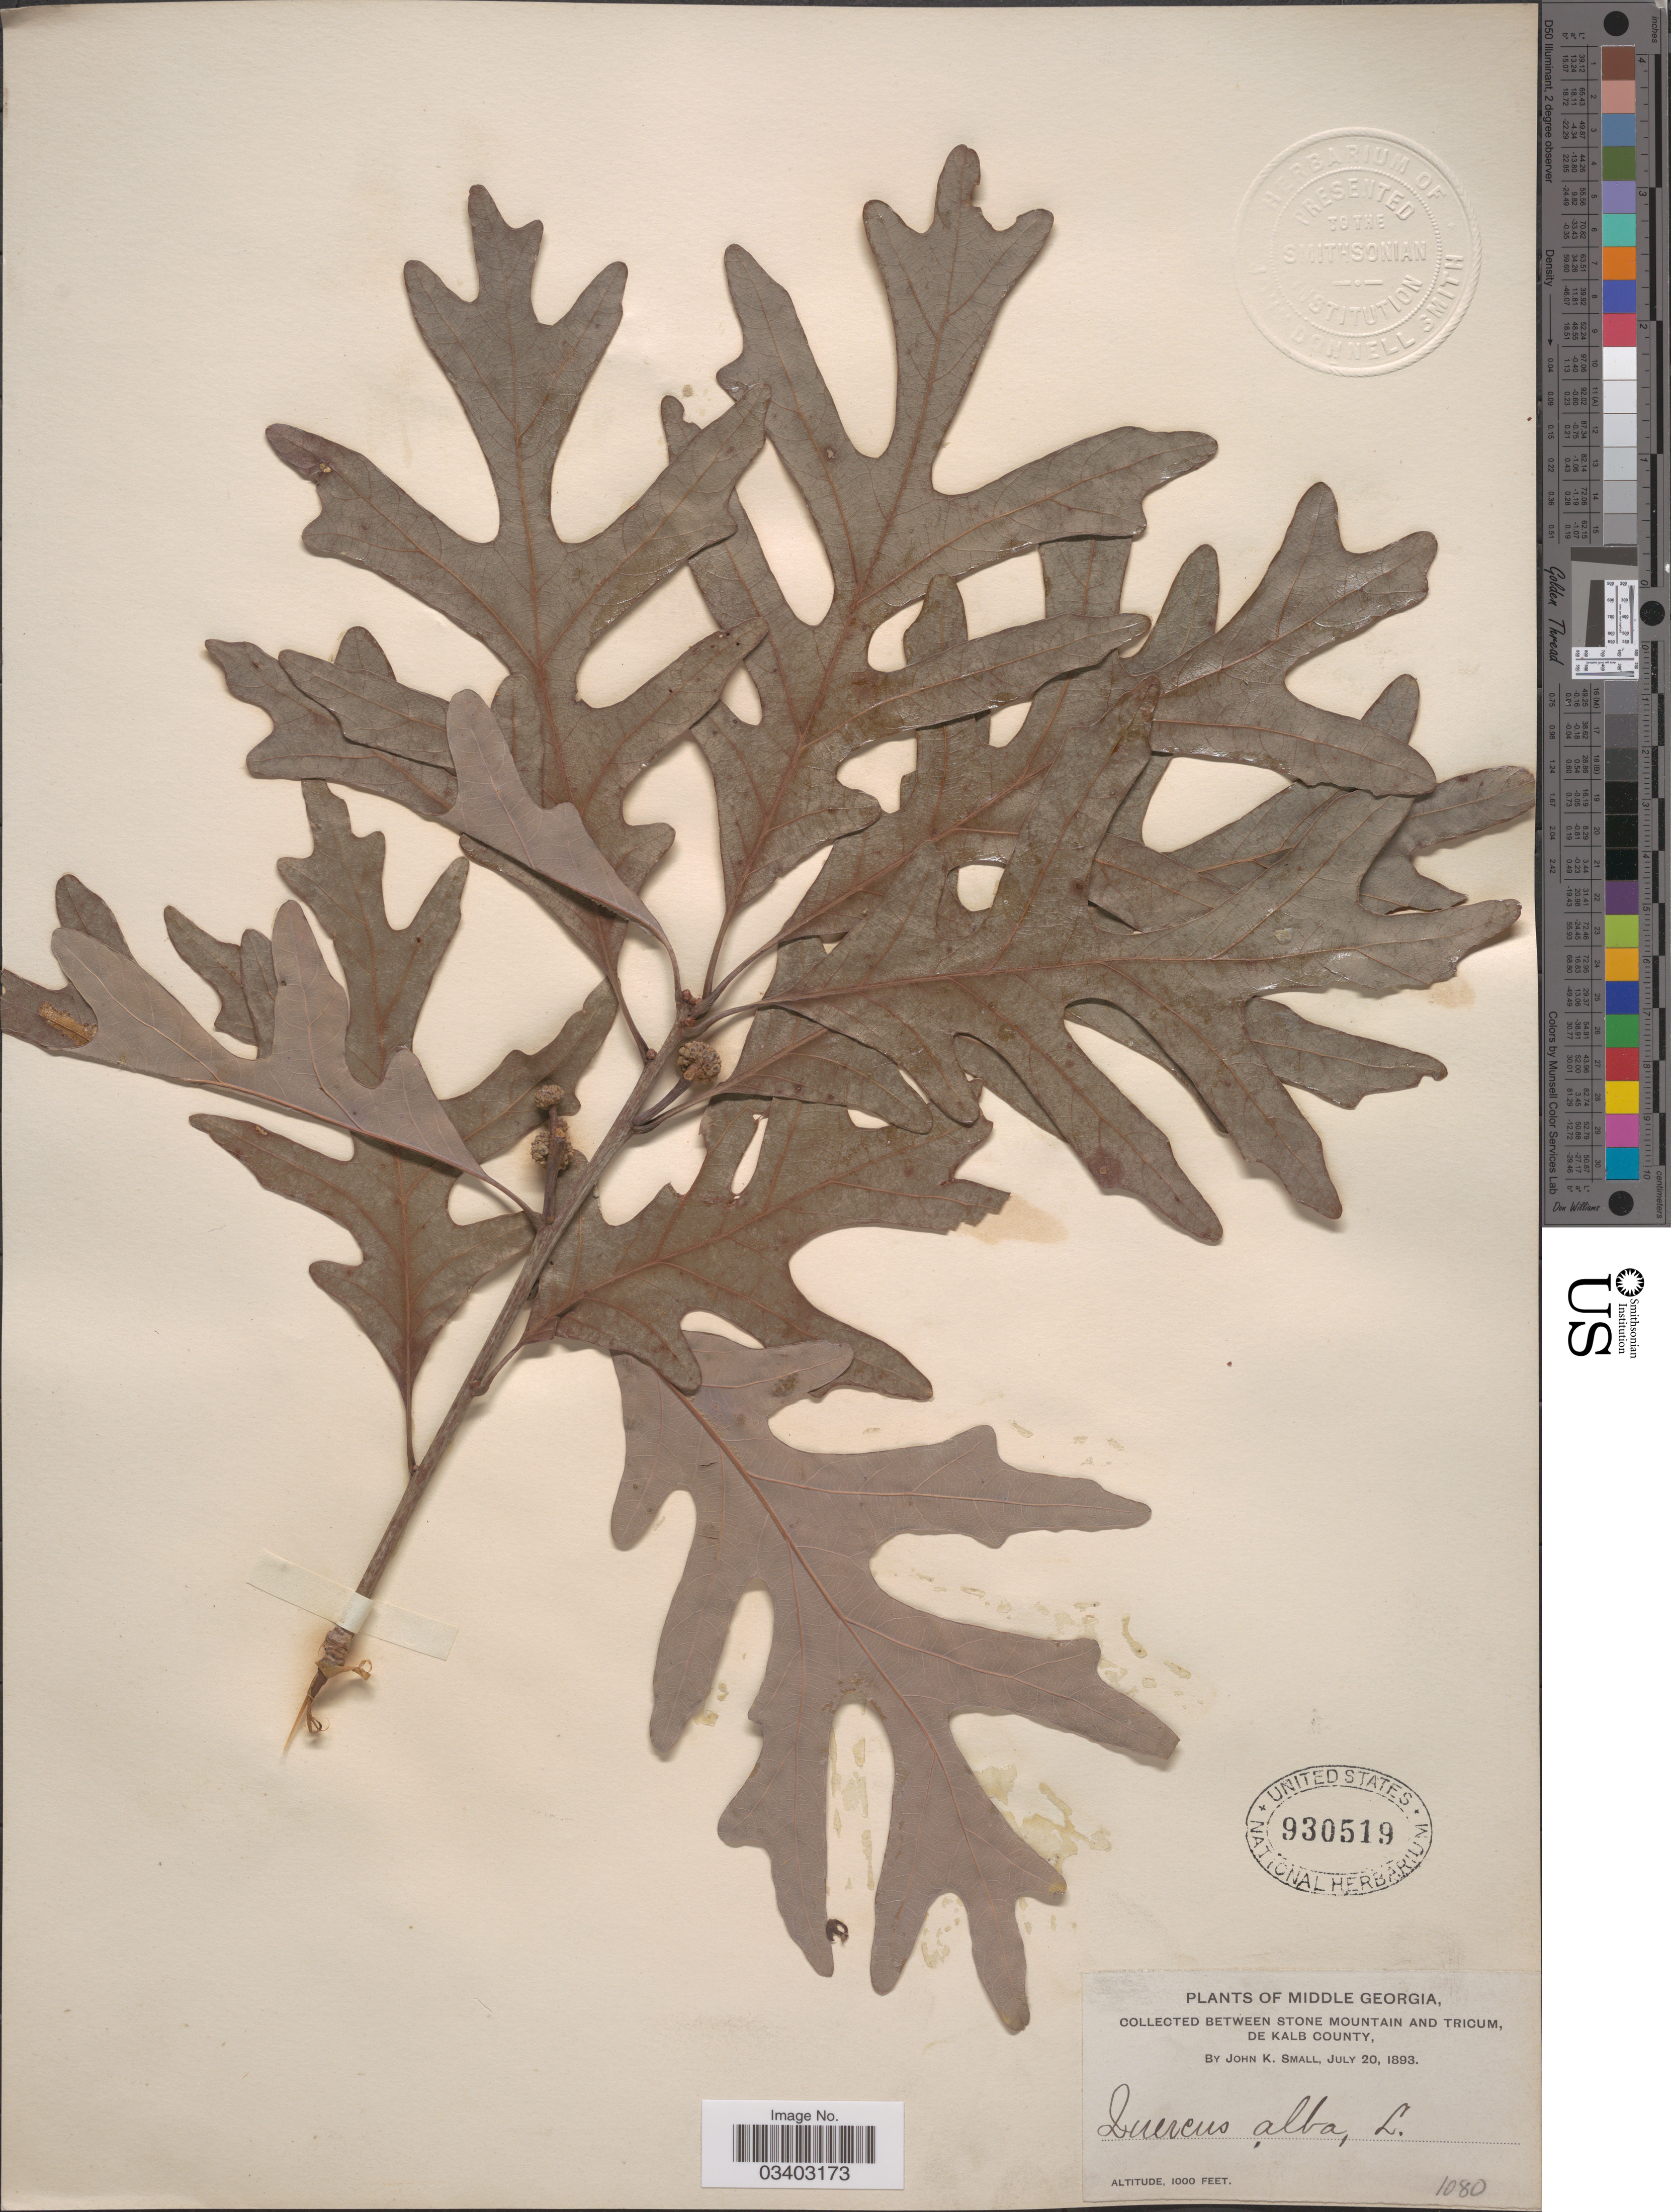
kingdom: Plantae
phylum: Tracheophyta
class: Magnoliopsida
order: Fagales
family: Fagaceae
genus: Quercus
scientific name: Quercus alba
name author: L.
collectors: J. K. Small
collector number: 1080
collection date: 1893-07-20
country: United States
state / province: Georgia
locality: Middle Georgia. Between Stone Mountain and Tricum, De Kalb County.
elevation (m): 305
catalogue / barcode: US 930519